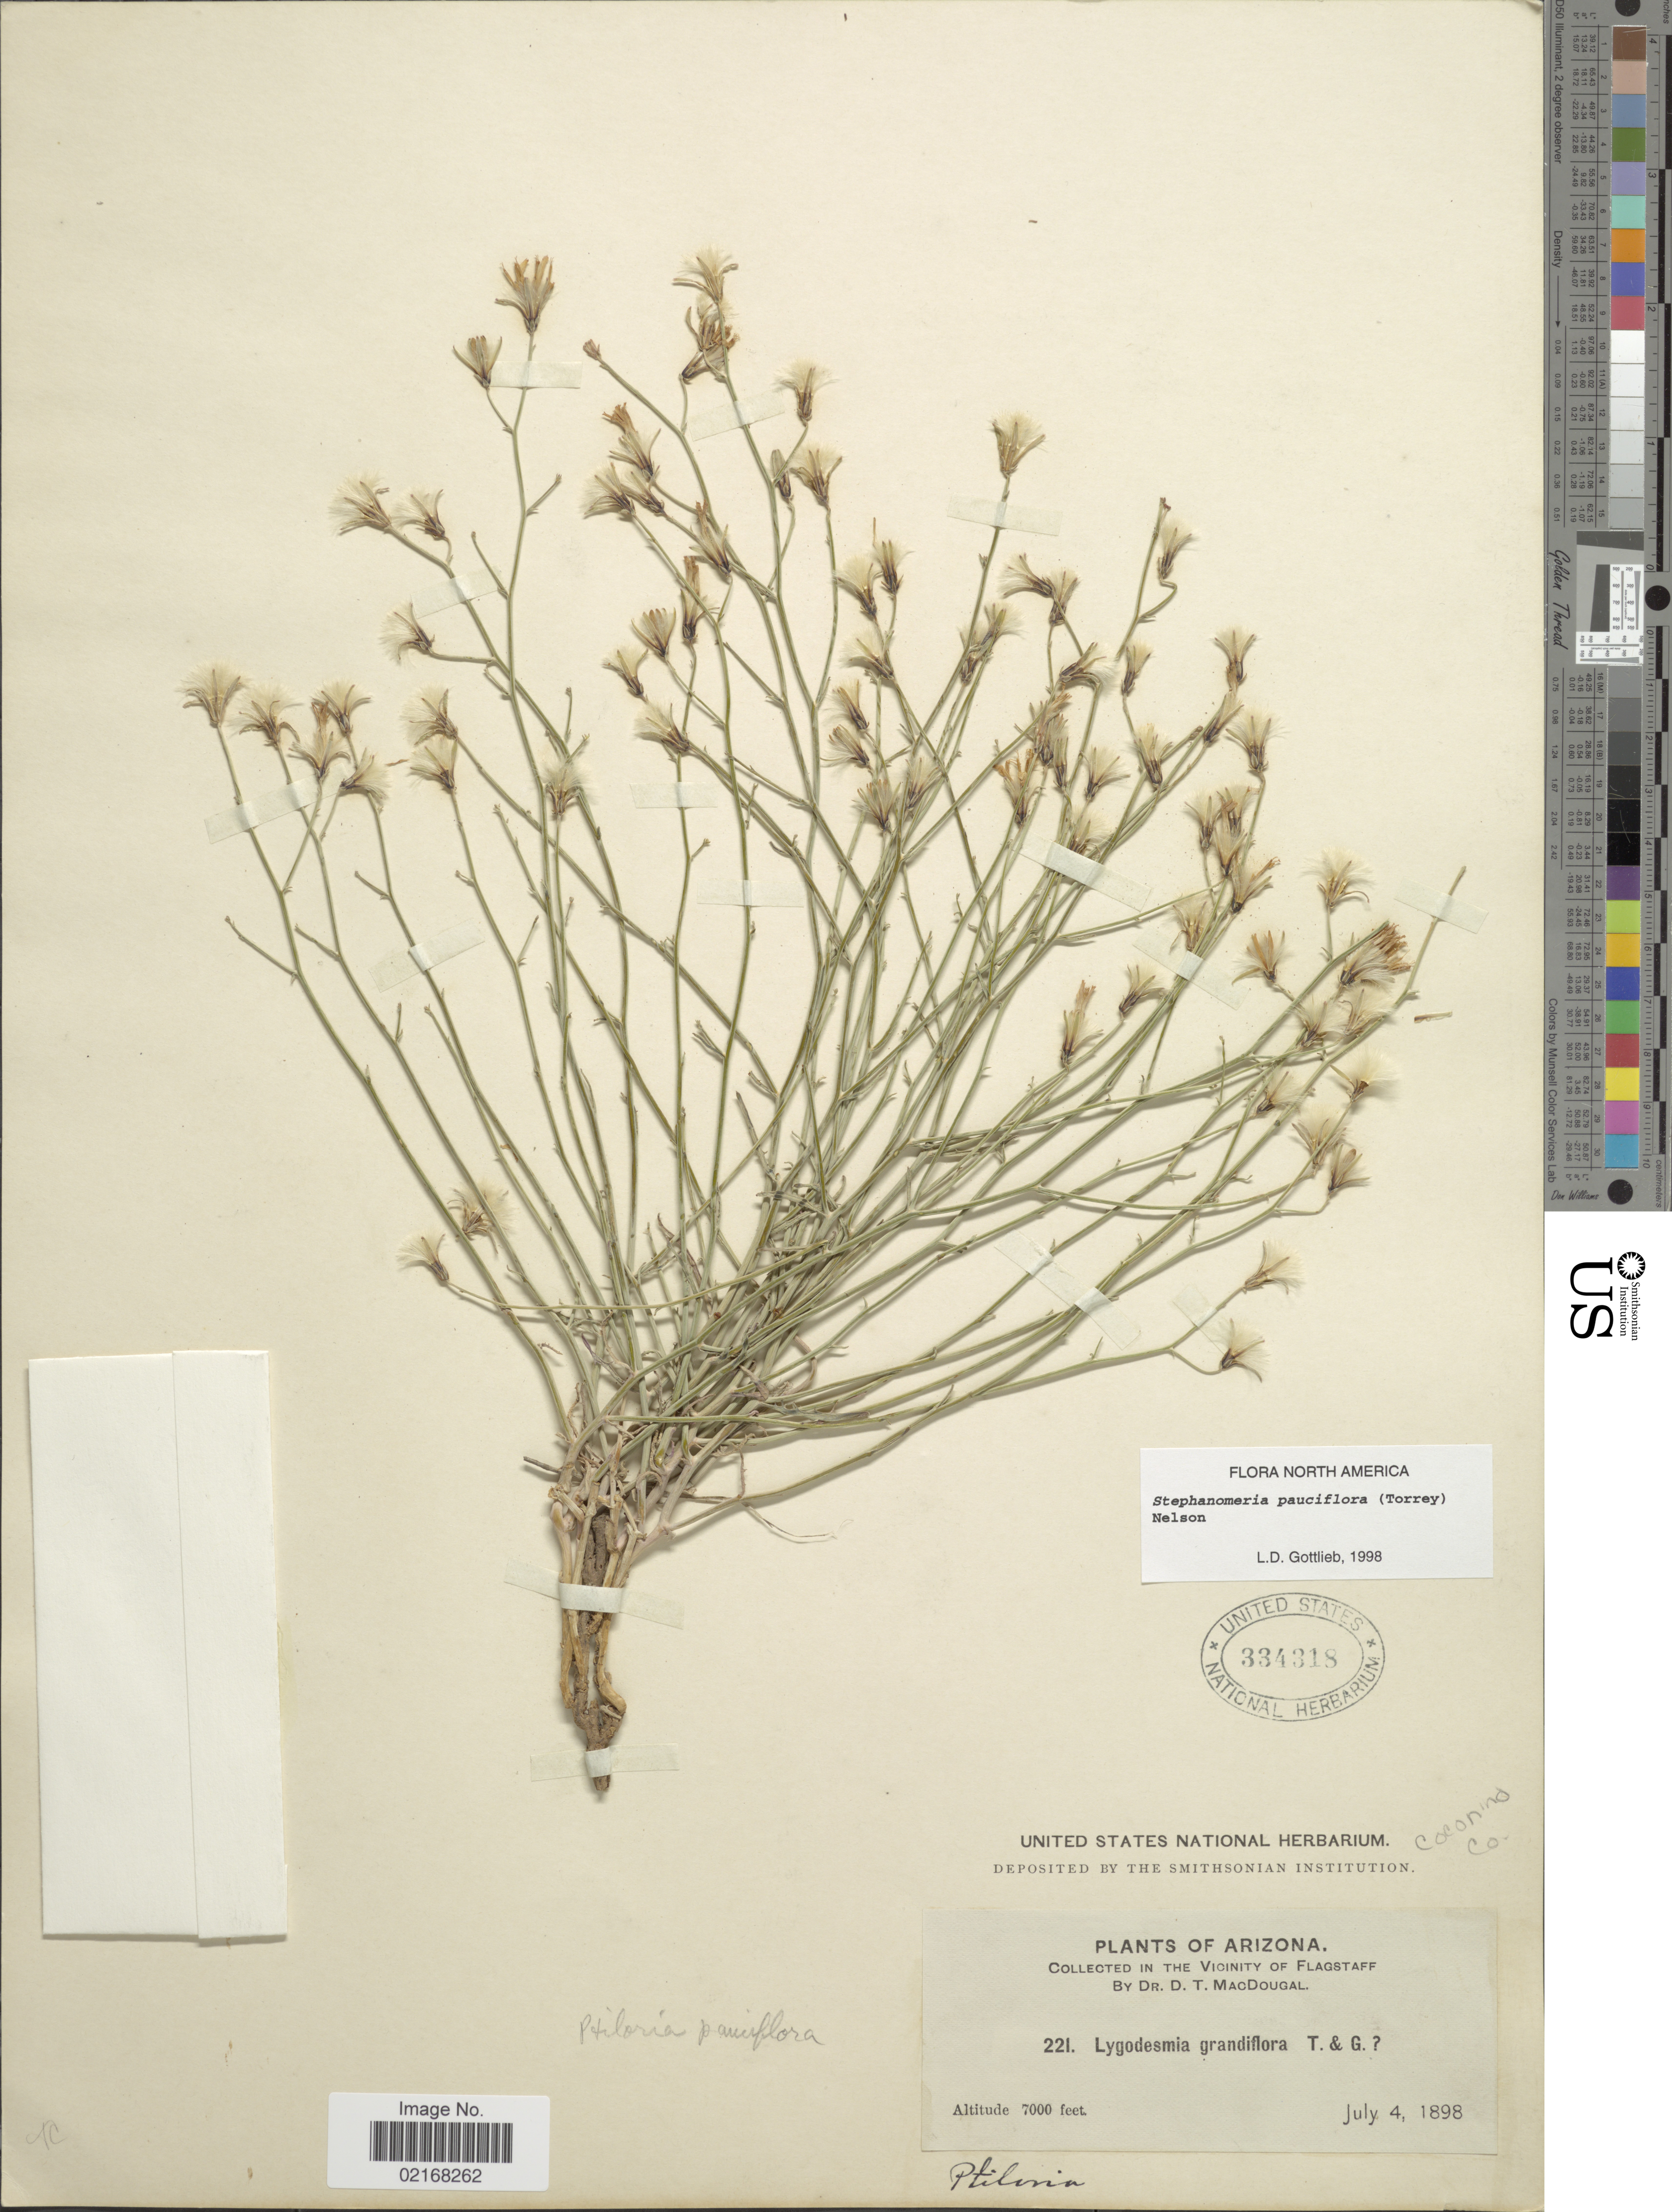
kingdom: Plantae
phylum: Tracheophyta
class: Magnoliopsida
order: Asterales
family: Asteraceae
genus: Stephanomeria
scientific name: Stephanomeria pauciflora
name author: (Torr.) A. Nelson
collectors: D. T. MacDougal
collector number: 221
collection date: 1898-07-04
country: United States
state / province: Arizona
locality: In the Vicinityof Flagstaff. Coconino Co.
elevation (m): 2134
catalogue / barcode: US 334318